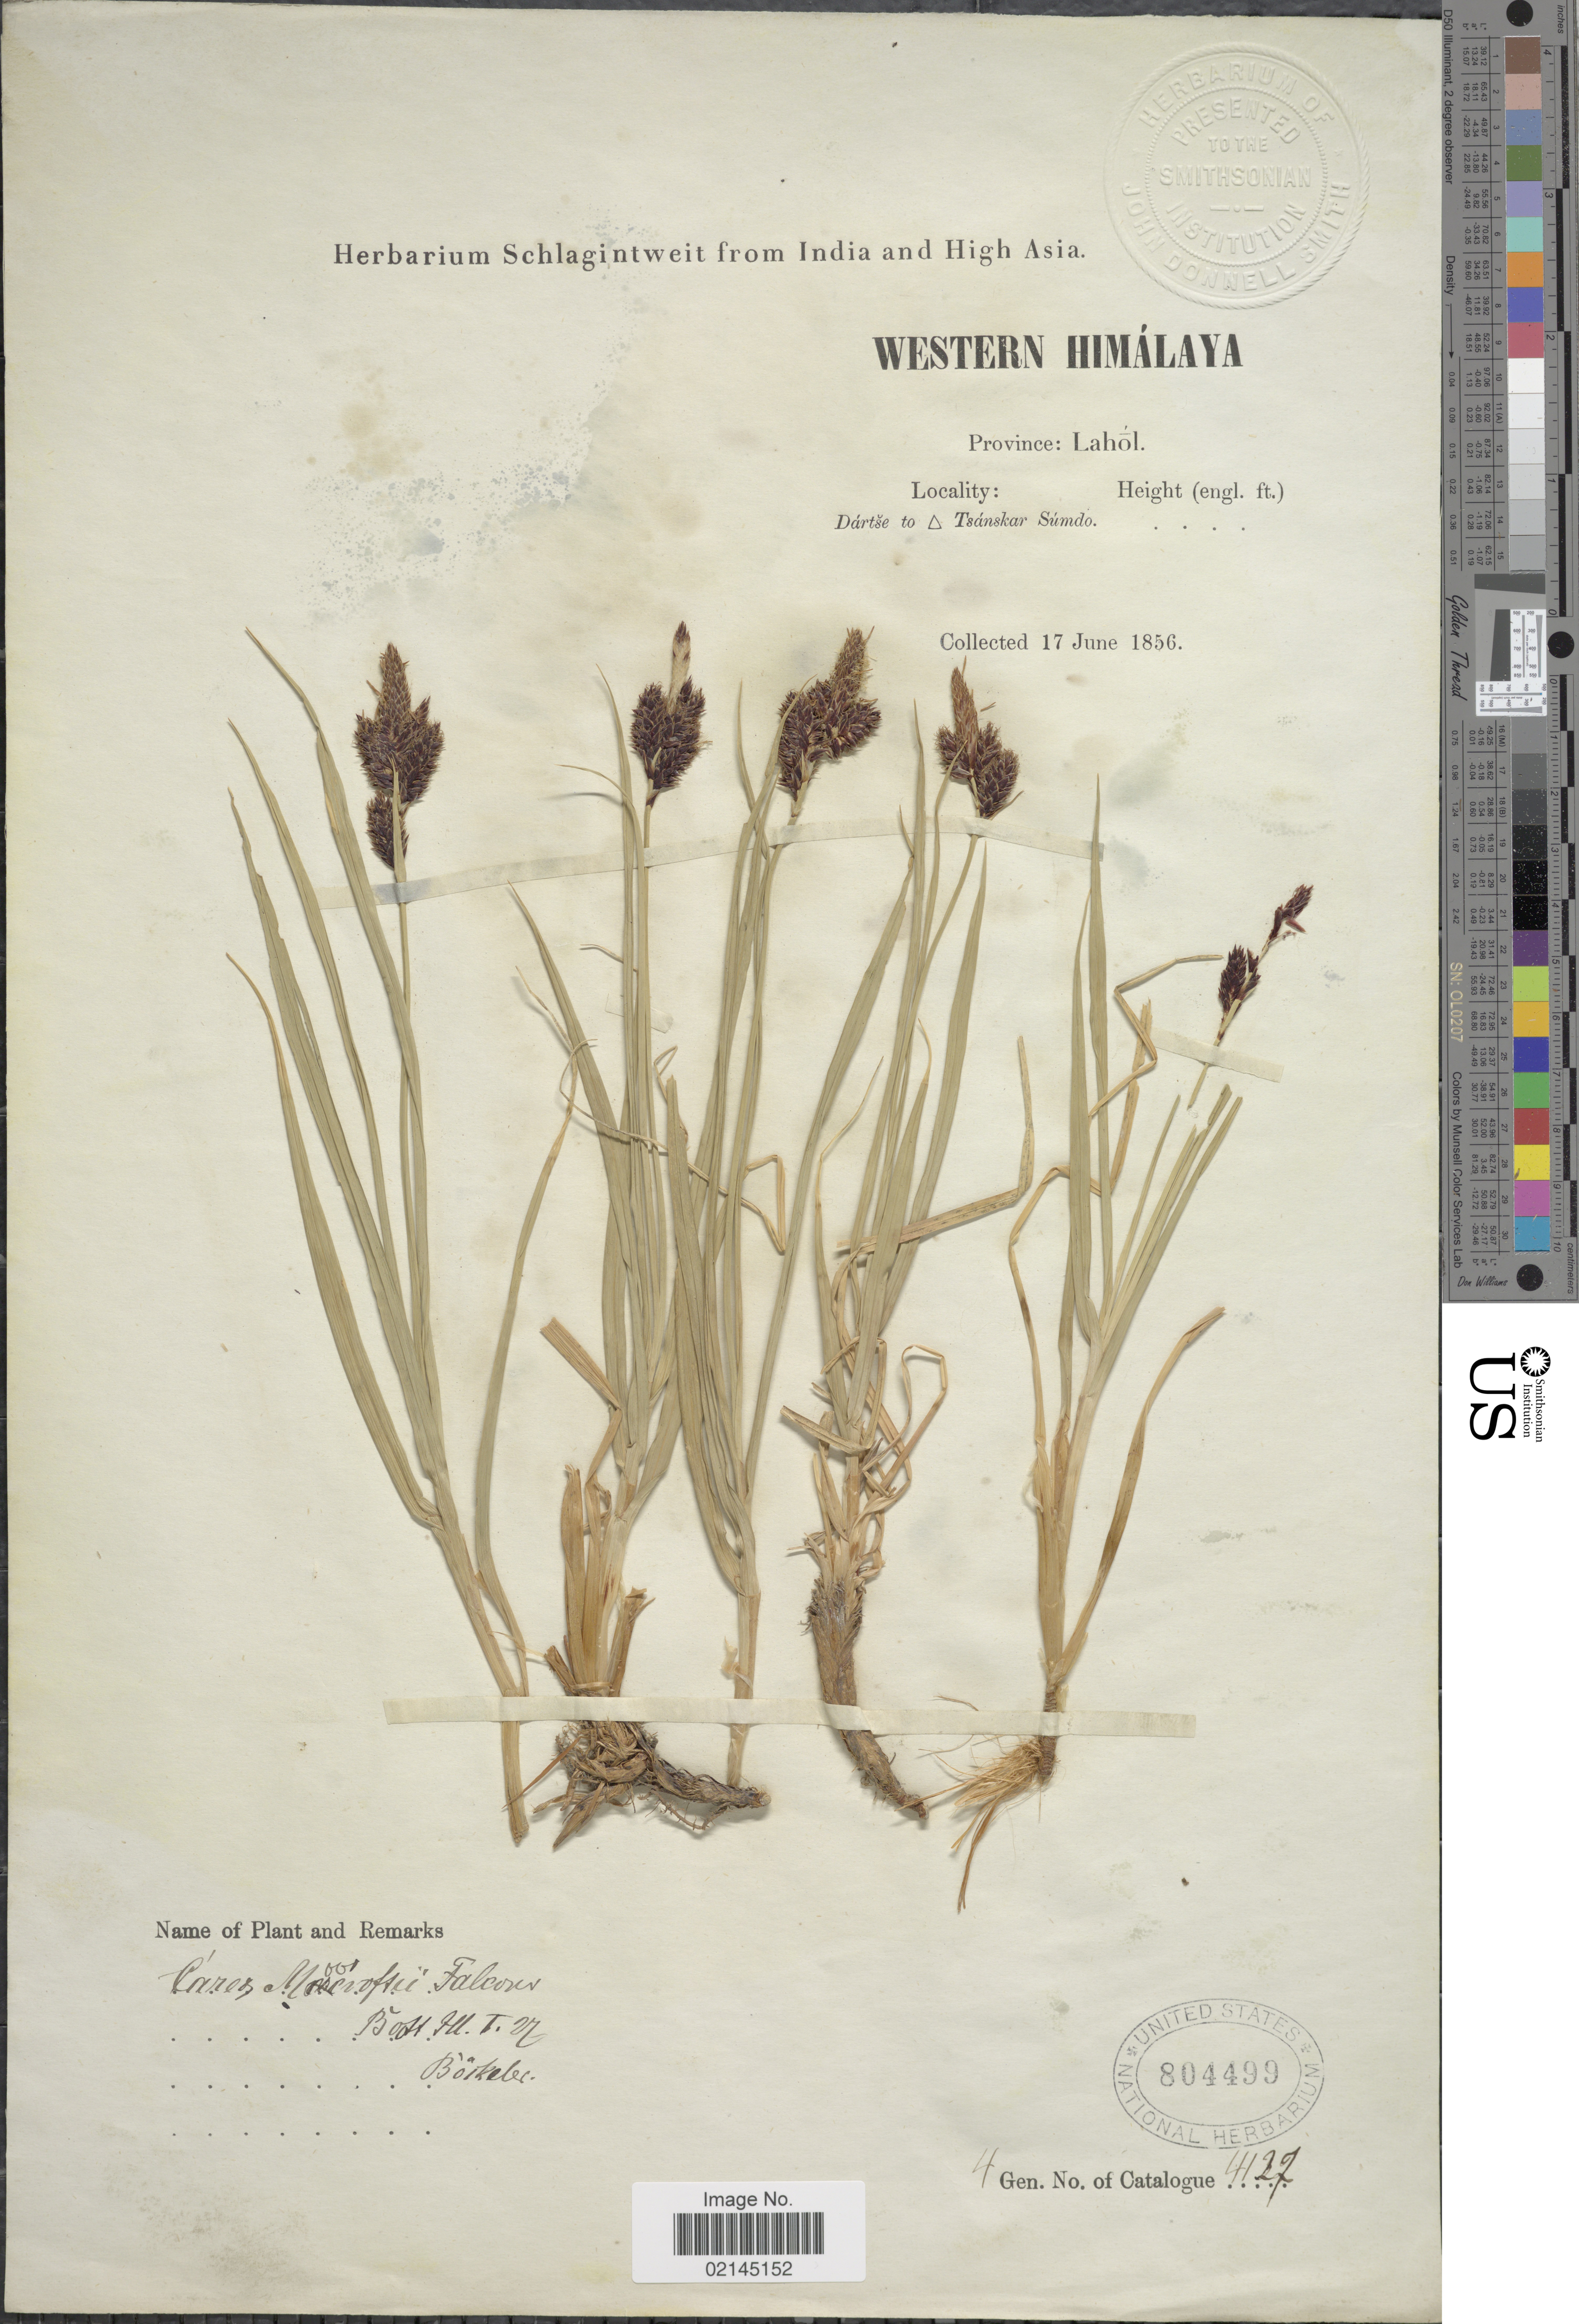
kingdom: Plantae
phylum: Tracheophyta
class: Liliopsida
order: Poales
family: Cyperaceae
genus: Carex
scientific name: Carex melanantha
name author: C.A. Mey.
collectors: ex herb. Schlagintweit from India and High Asia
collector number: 4127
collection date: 1856-06-17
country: India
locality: Western Himalaya, Lahol. Dartse to Tsankar Sumdo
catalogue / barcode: US 804499